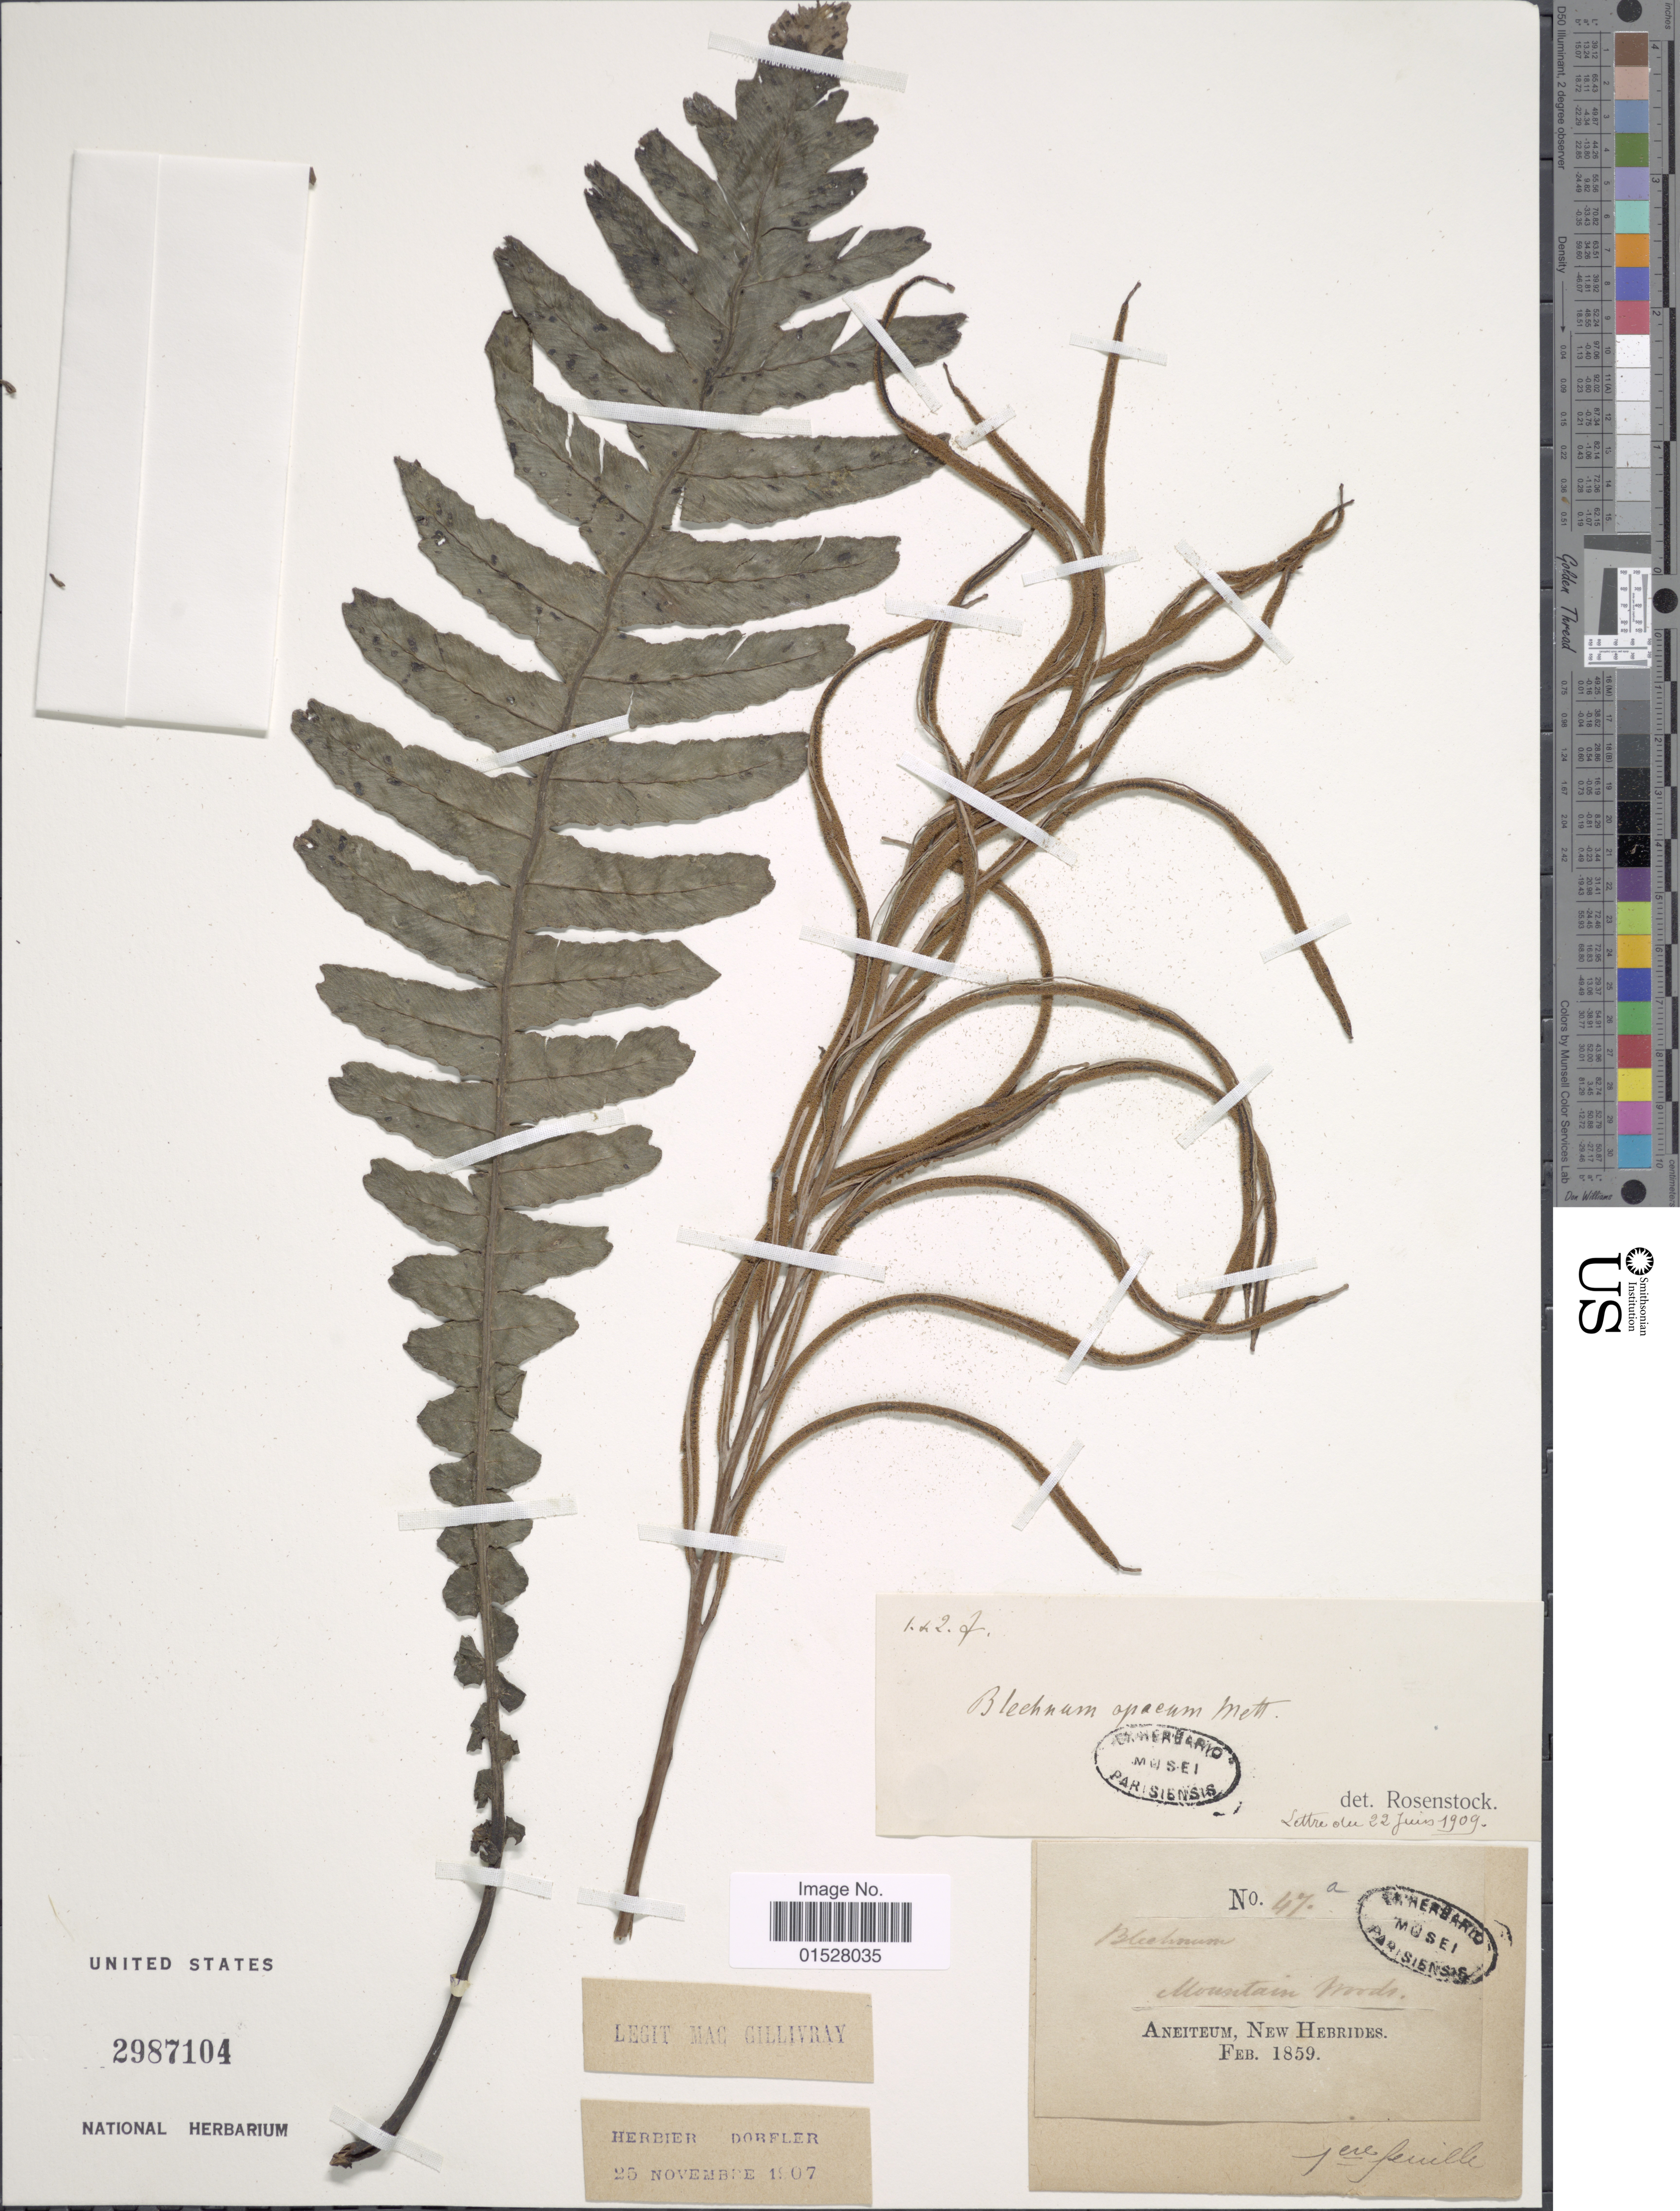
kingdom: Plantae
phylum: Tracheophyta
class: Polypodiopsida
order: Polypodiales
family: Blechnaceae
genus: Cranfillia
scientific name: Cranfillia opaca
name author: (Mett.) Gasper & V.A.O. Dittrich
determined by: Vazquez, R.; Molino, S.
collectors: M. Gillivray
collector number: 47a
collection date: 1859-02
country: Vanuatu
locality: New Hebrides-Aneiteum, mountain woods.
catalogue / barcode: US 2987104